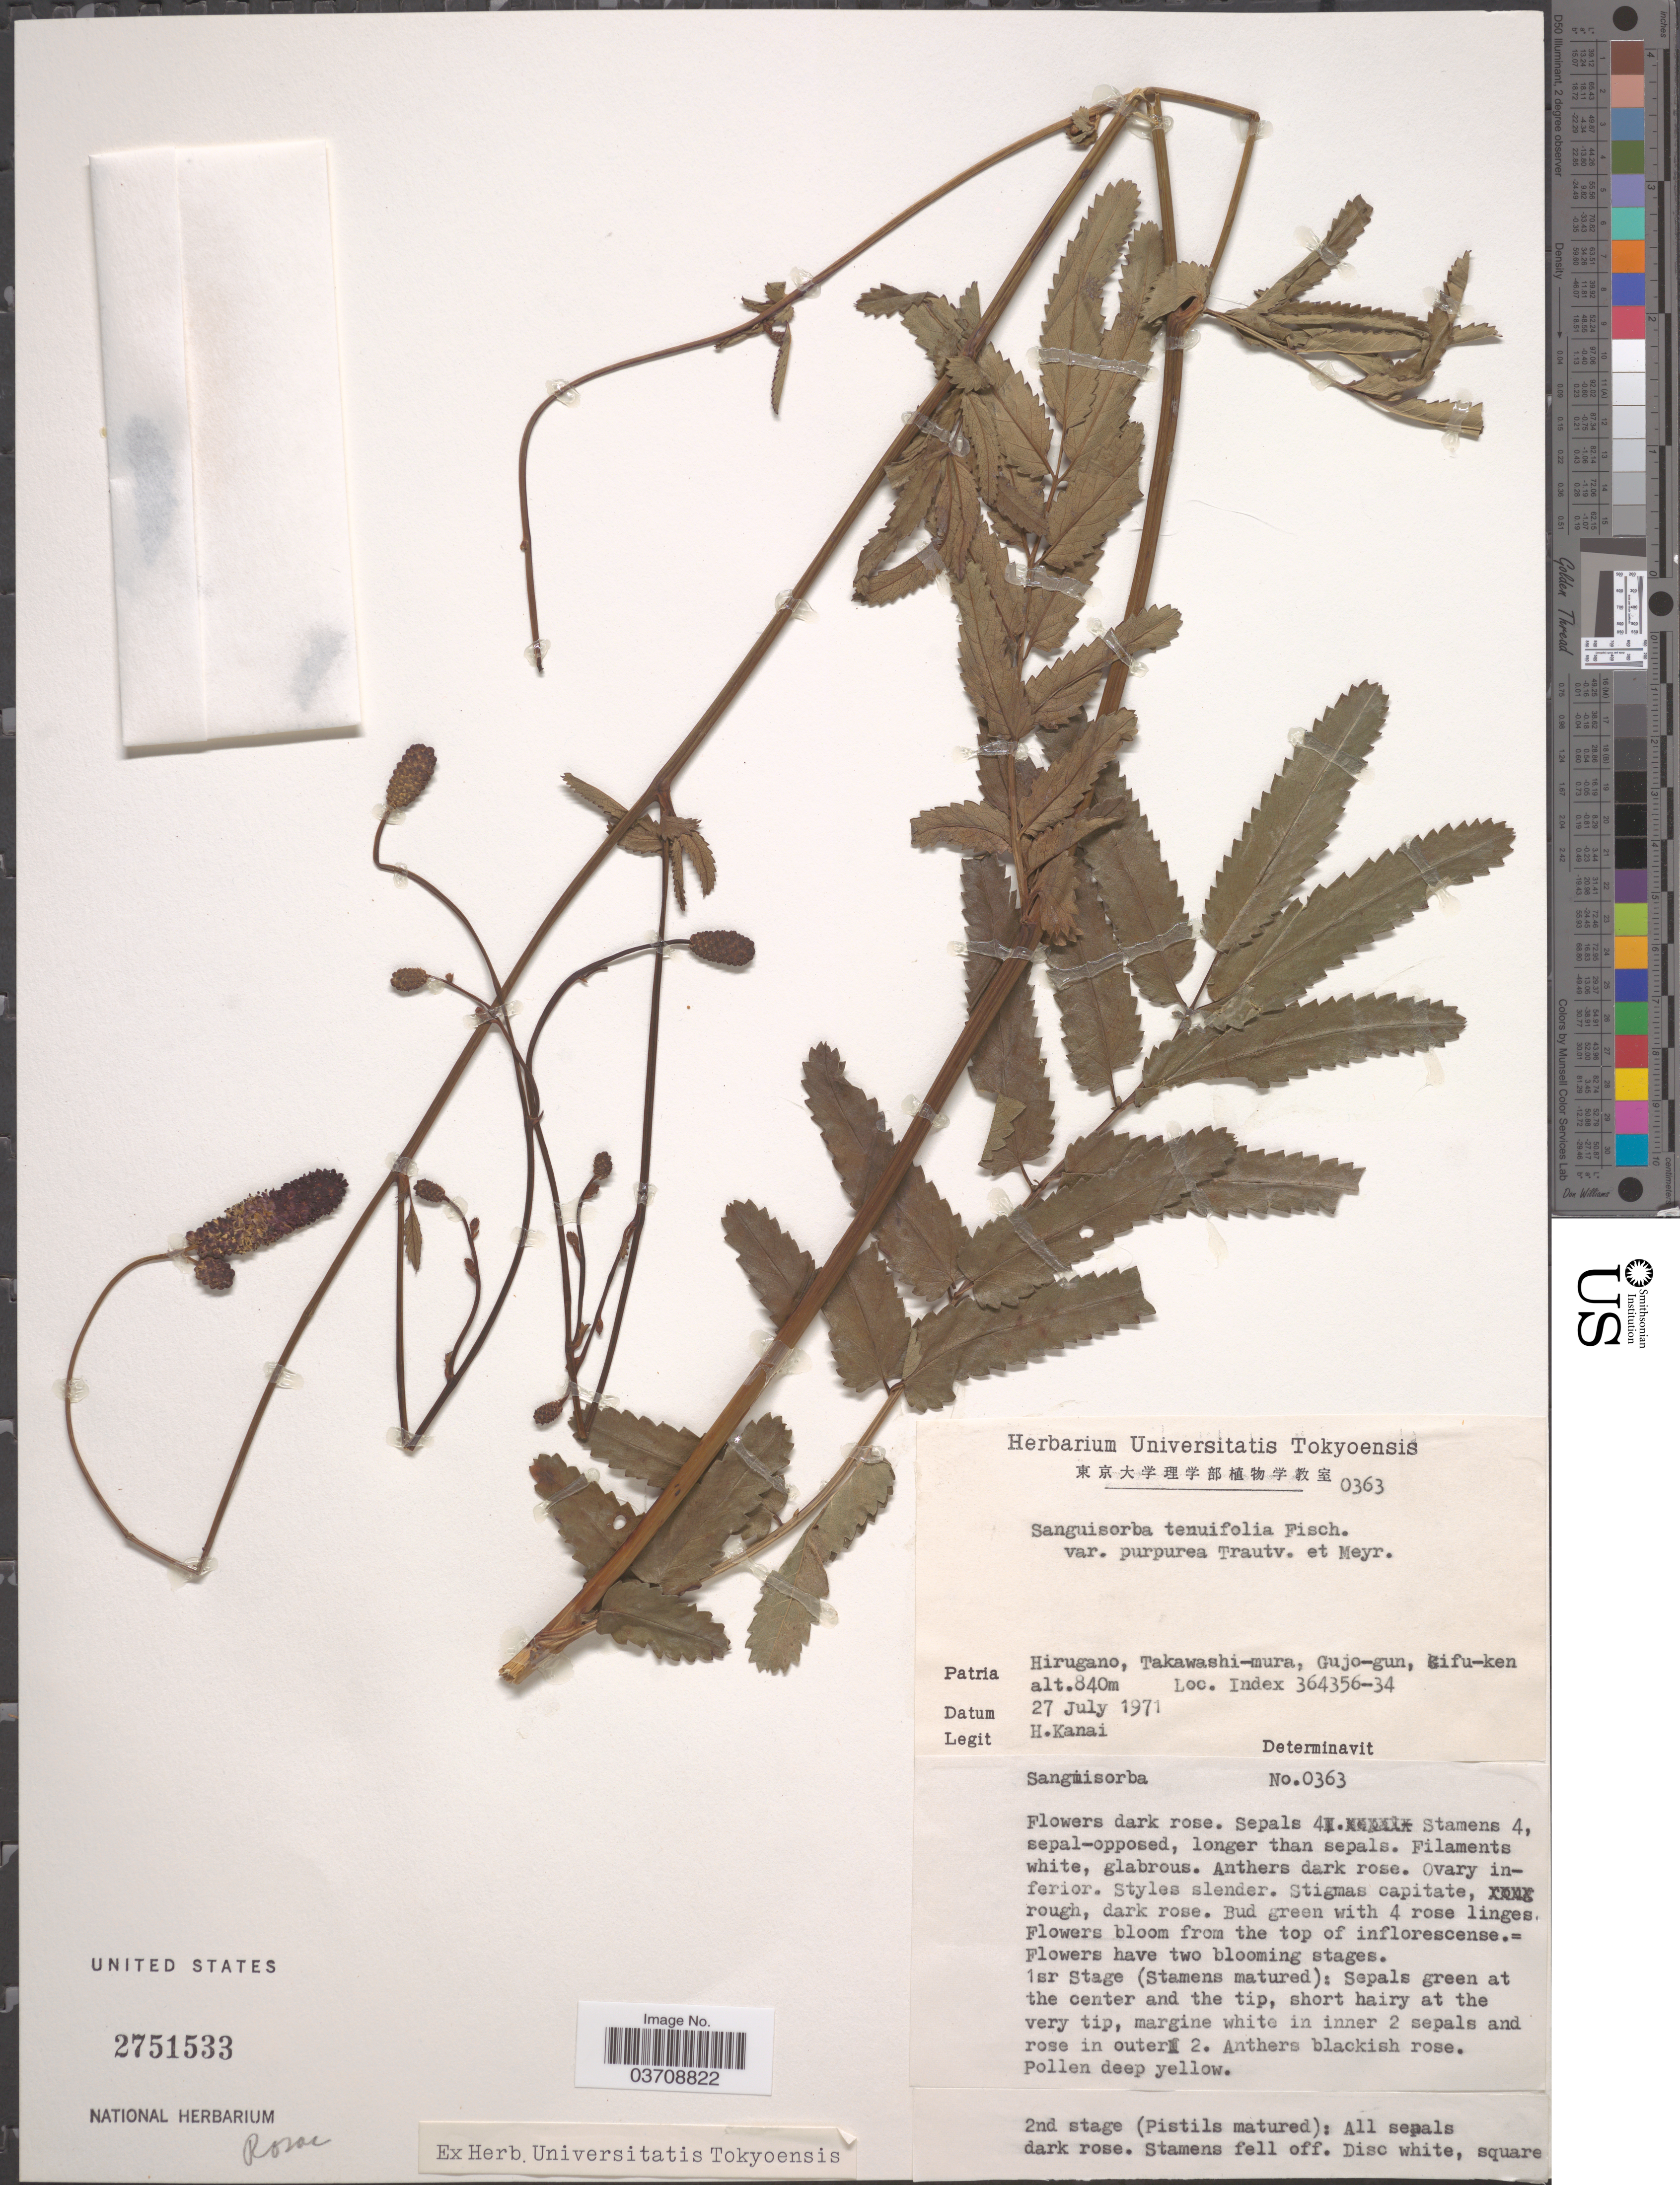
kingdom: Plantae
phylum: Tracheophyta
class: Magnoliopsida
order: Rosales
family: Rosaceae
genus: Sanguisorba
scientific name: Sanguisorba tenuifolia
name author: Fisch. ex Link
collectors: H. Kanai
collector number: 0363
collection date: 1971-07-27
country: Japan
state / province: Gihu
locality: Hirugano, Takawashi-mura, Gujo-gun, Gifu-ken. Index 364356-34.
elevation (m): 840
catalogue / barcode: US 2751533